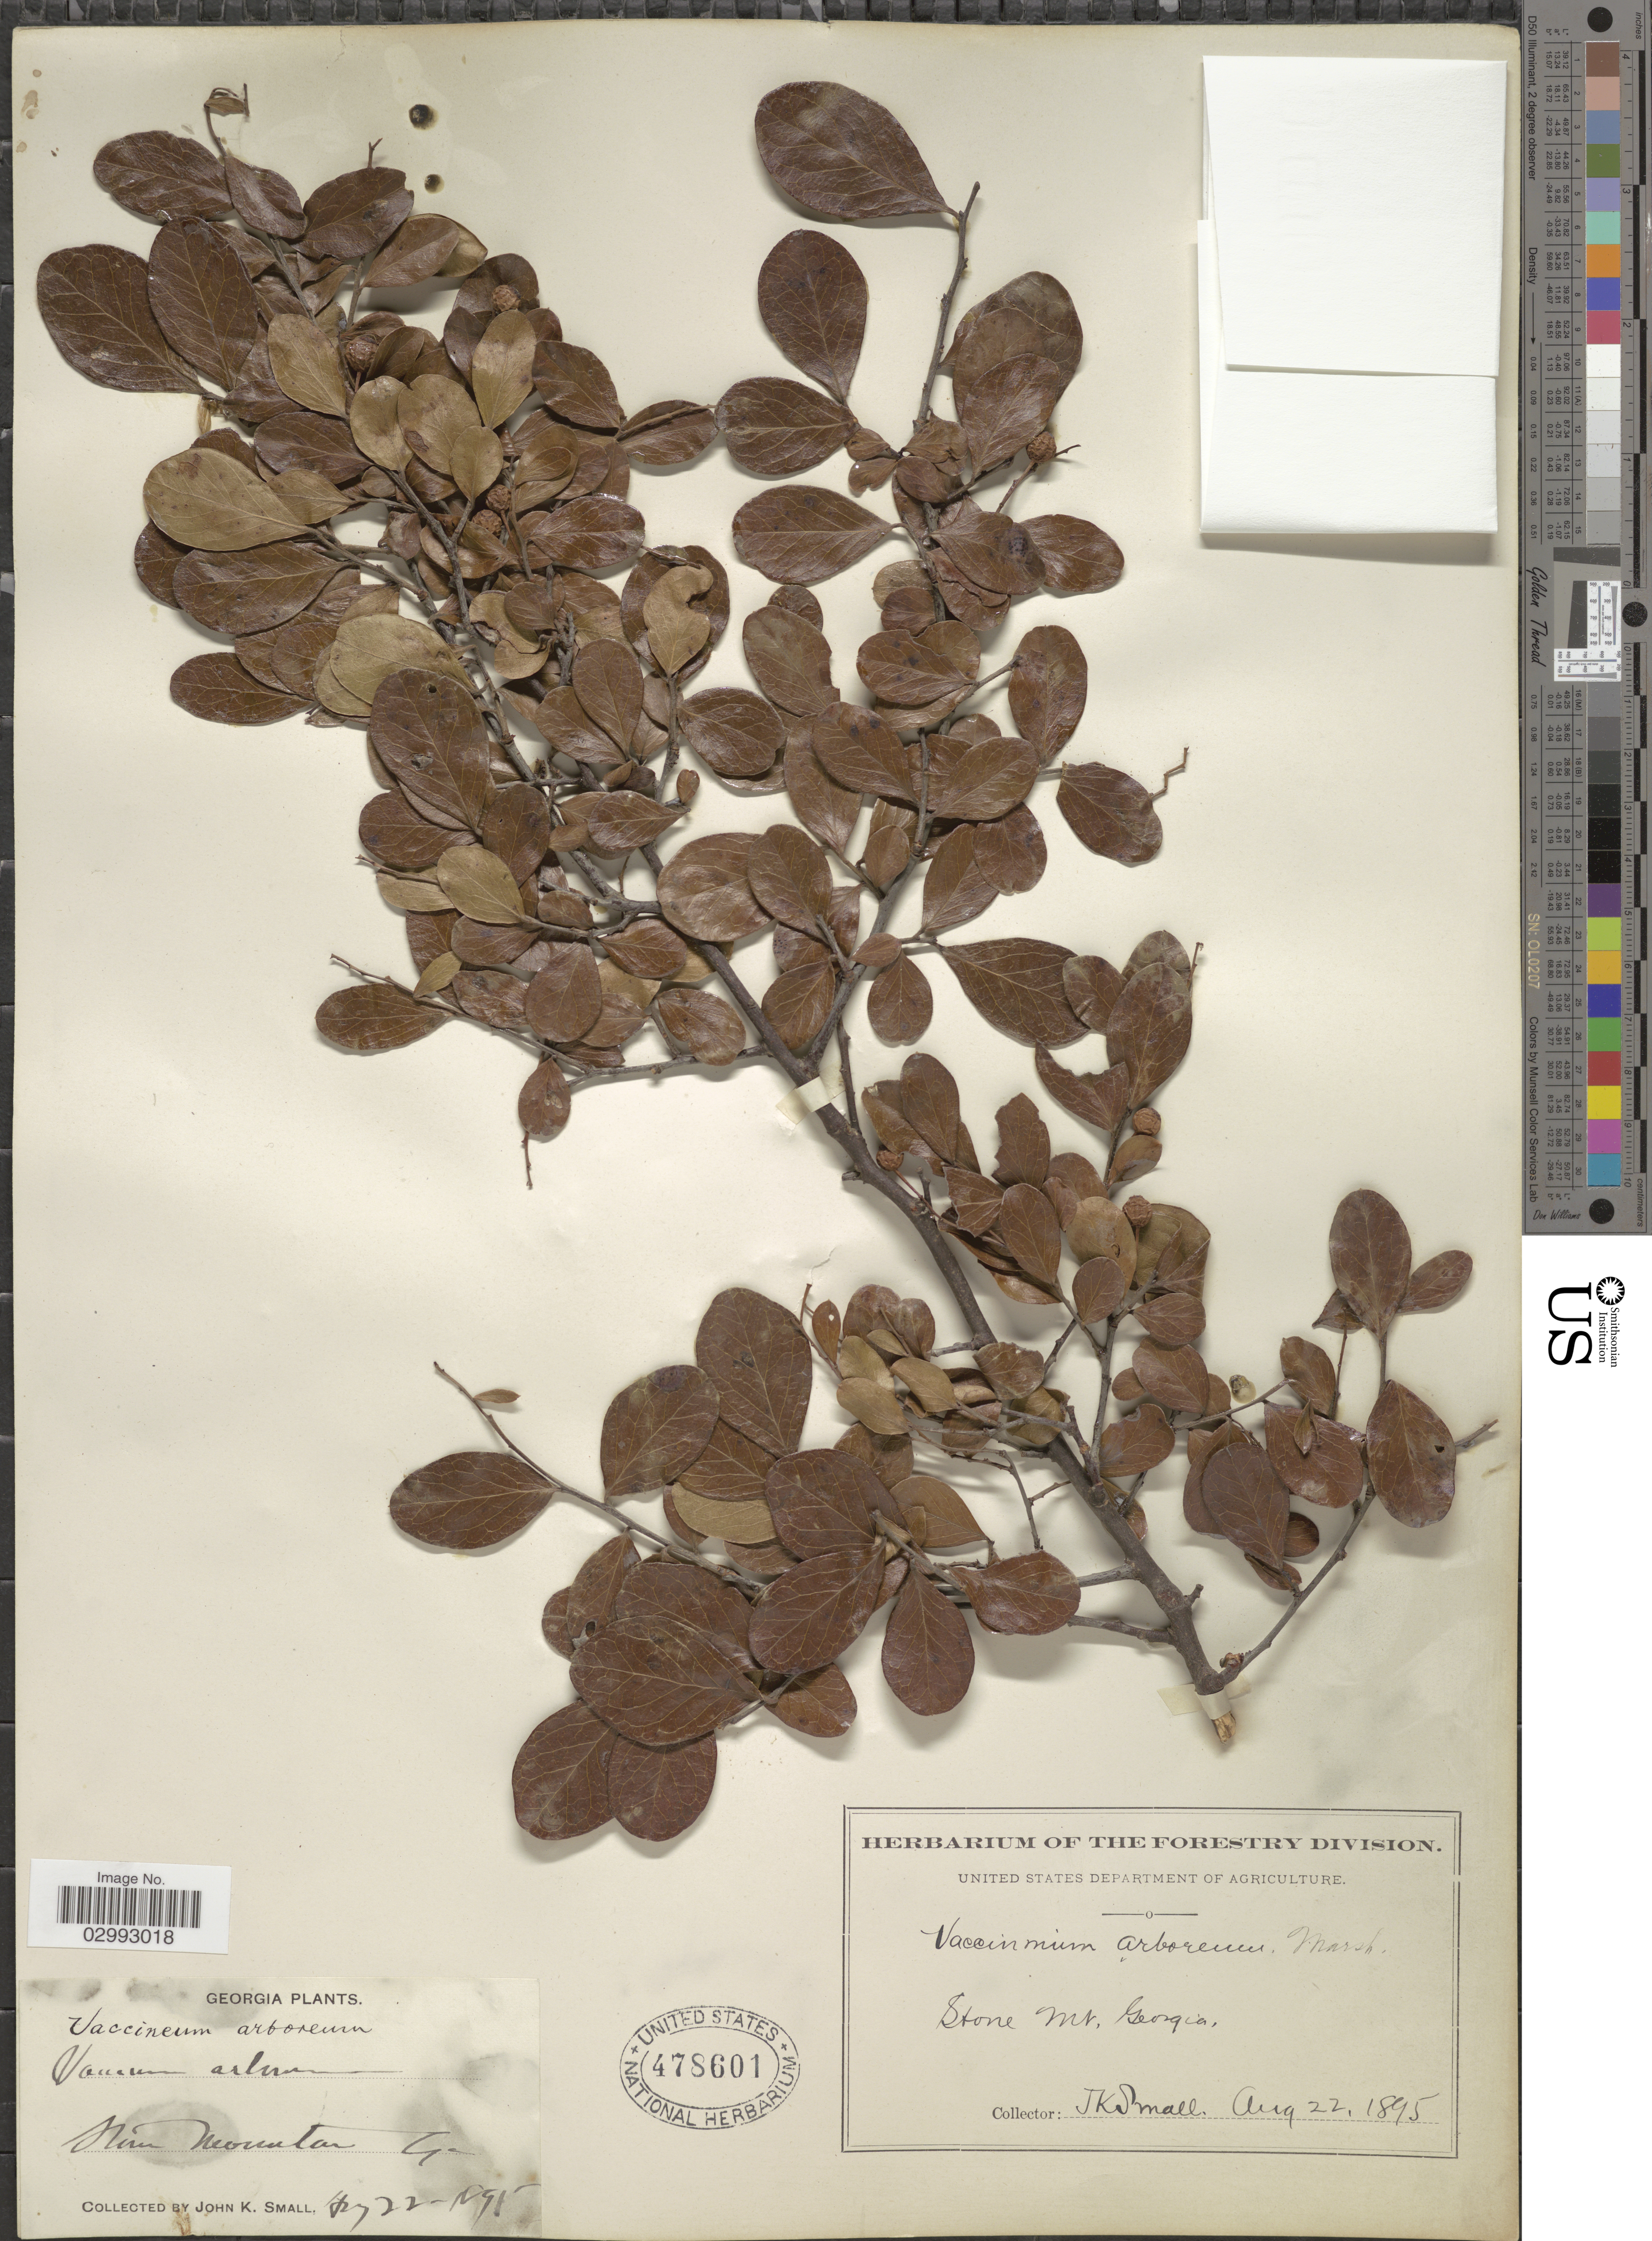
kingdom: Plantae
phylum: Tracheophyta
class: Magnoliopsida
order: Ericales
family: Ericaceae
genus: Batodendron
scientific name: Batodendron arboreum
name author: Nutt.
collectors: J. K. Small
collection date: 1895-08-22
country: United States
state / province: Georgia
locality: Stone Mt.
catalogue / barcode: US 478601